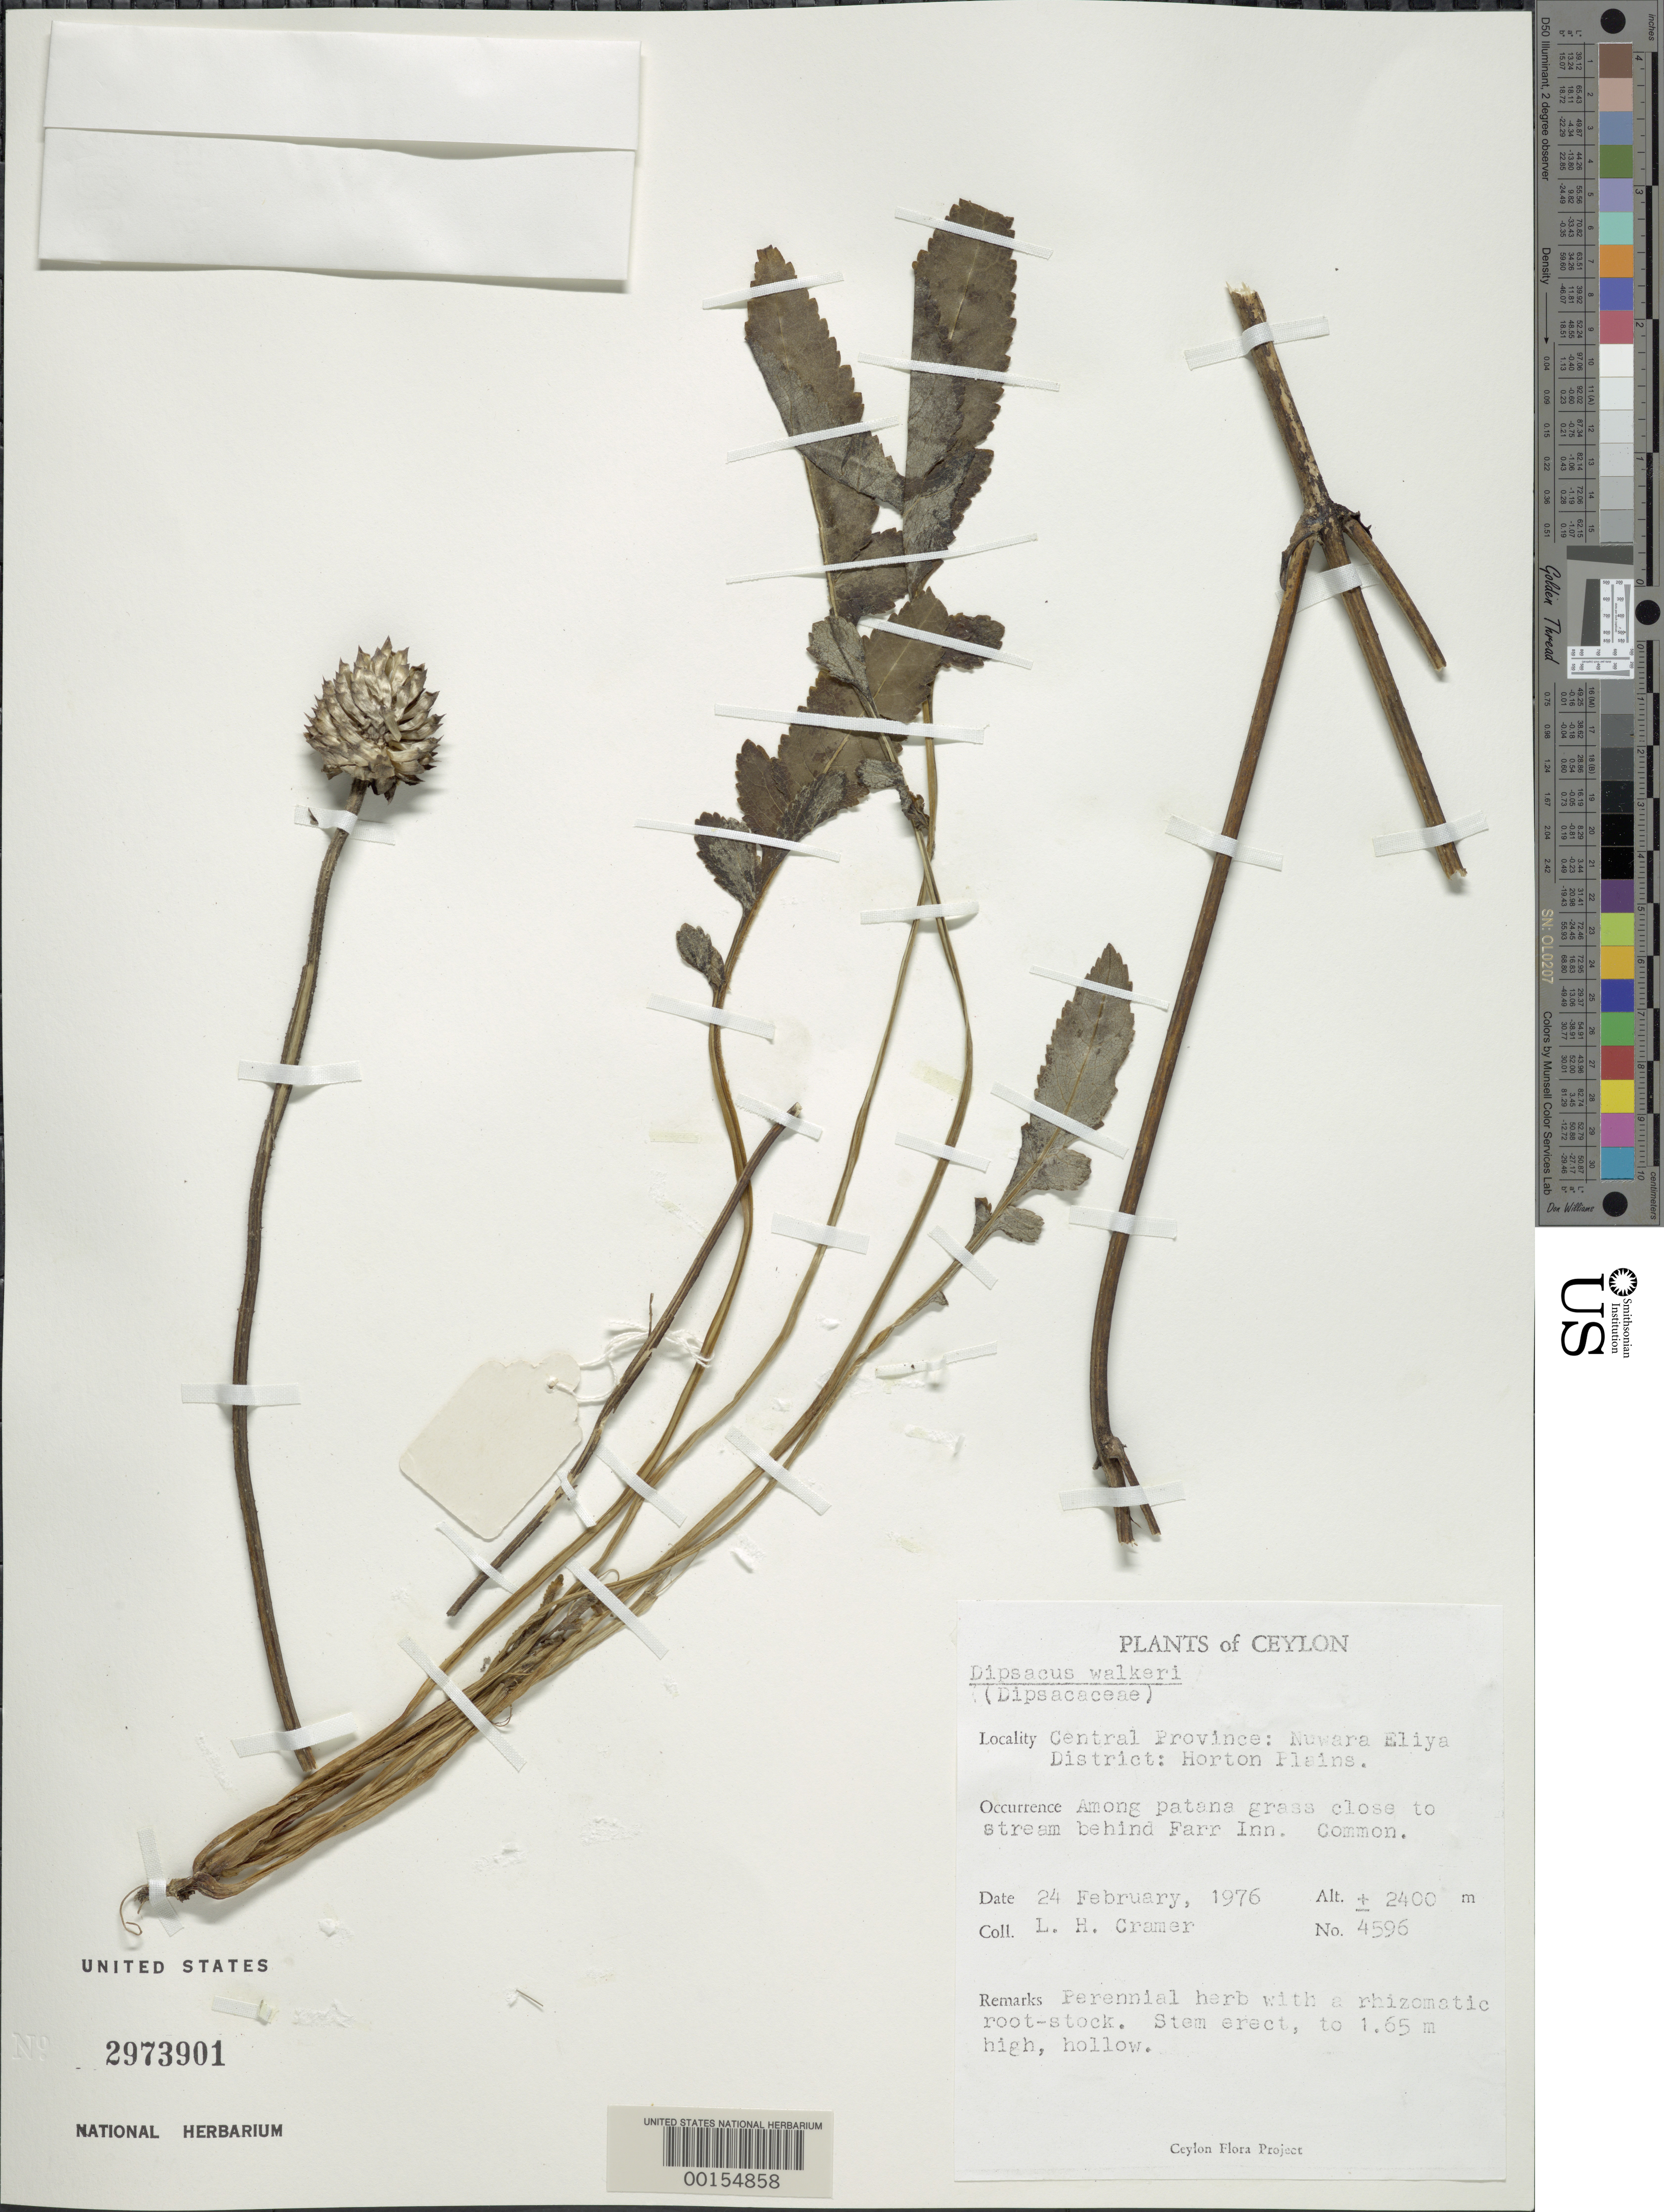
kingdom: Plantae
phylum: Tracheophyta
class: Magnoliopsida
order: Dipsacales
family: Caprifoliaceae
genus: Dipsacus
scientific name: Dipsacus walkeri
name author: Arn.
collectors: L. H. Cramer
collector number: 4596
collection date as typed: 24 Feb 1976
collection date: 1976-02-24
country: Sri Lanka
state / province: Central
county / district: Nuwara Eliya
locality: Horton plains, behind farr inn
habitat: Among patana grass close to stream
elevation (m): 2400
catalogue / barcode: US 2973901